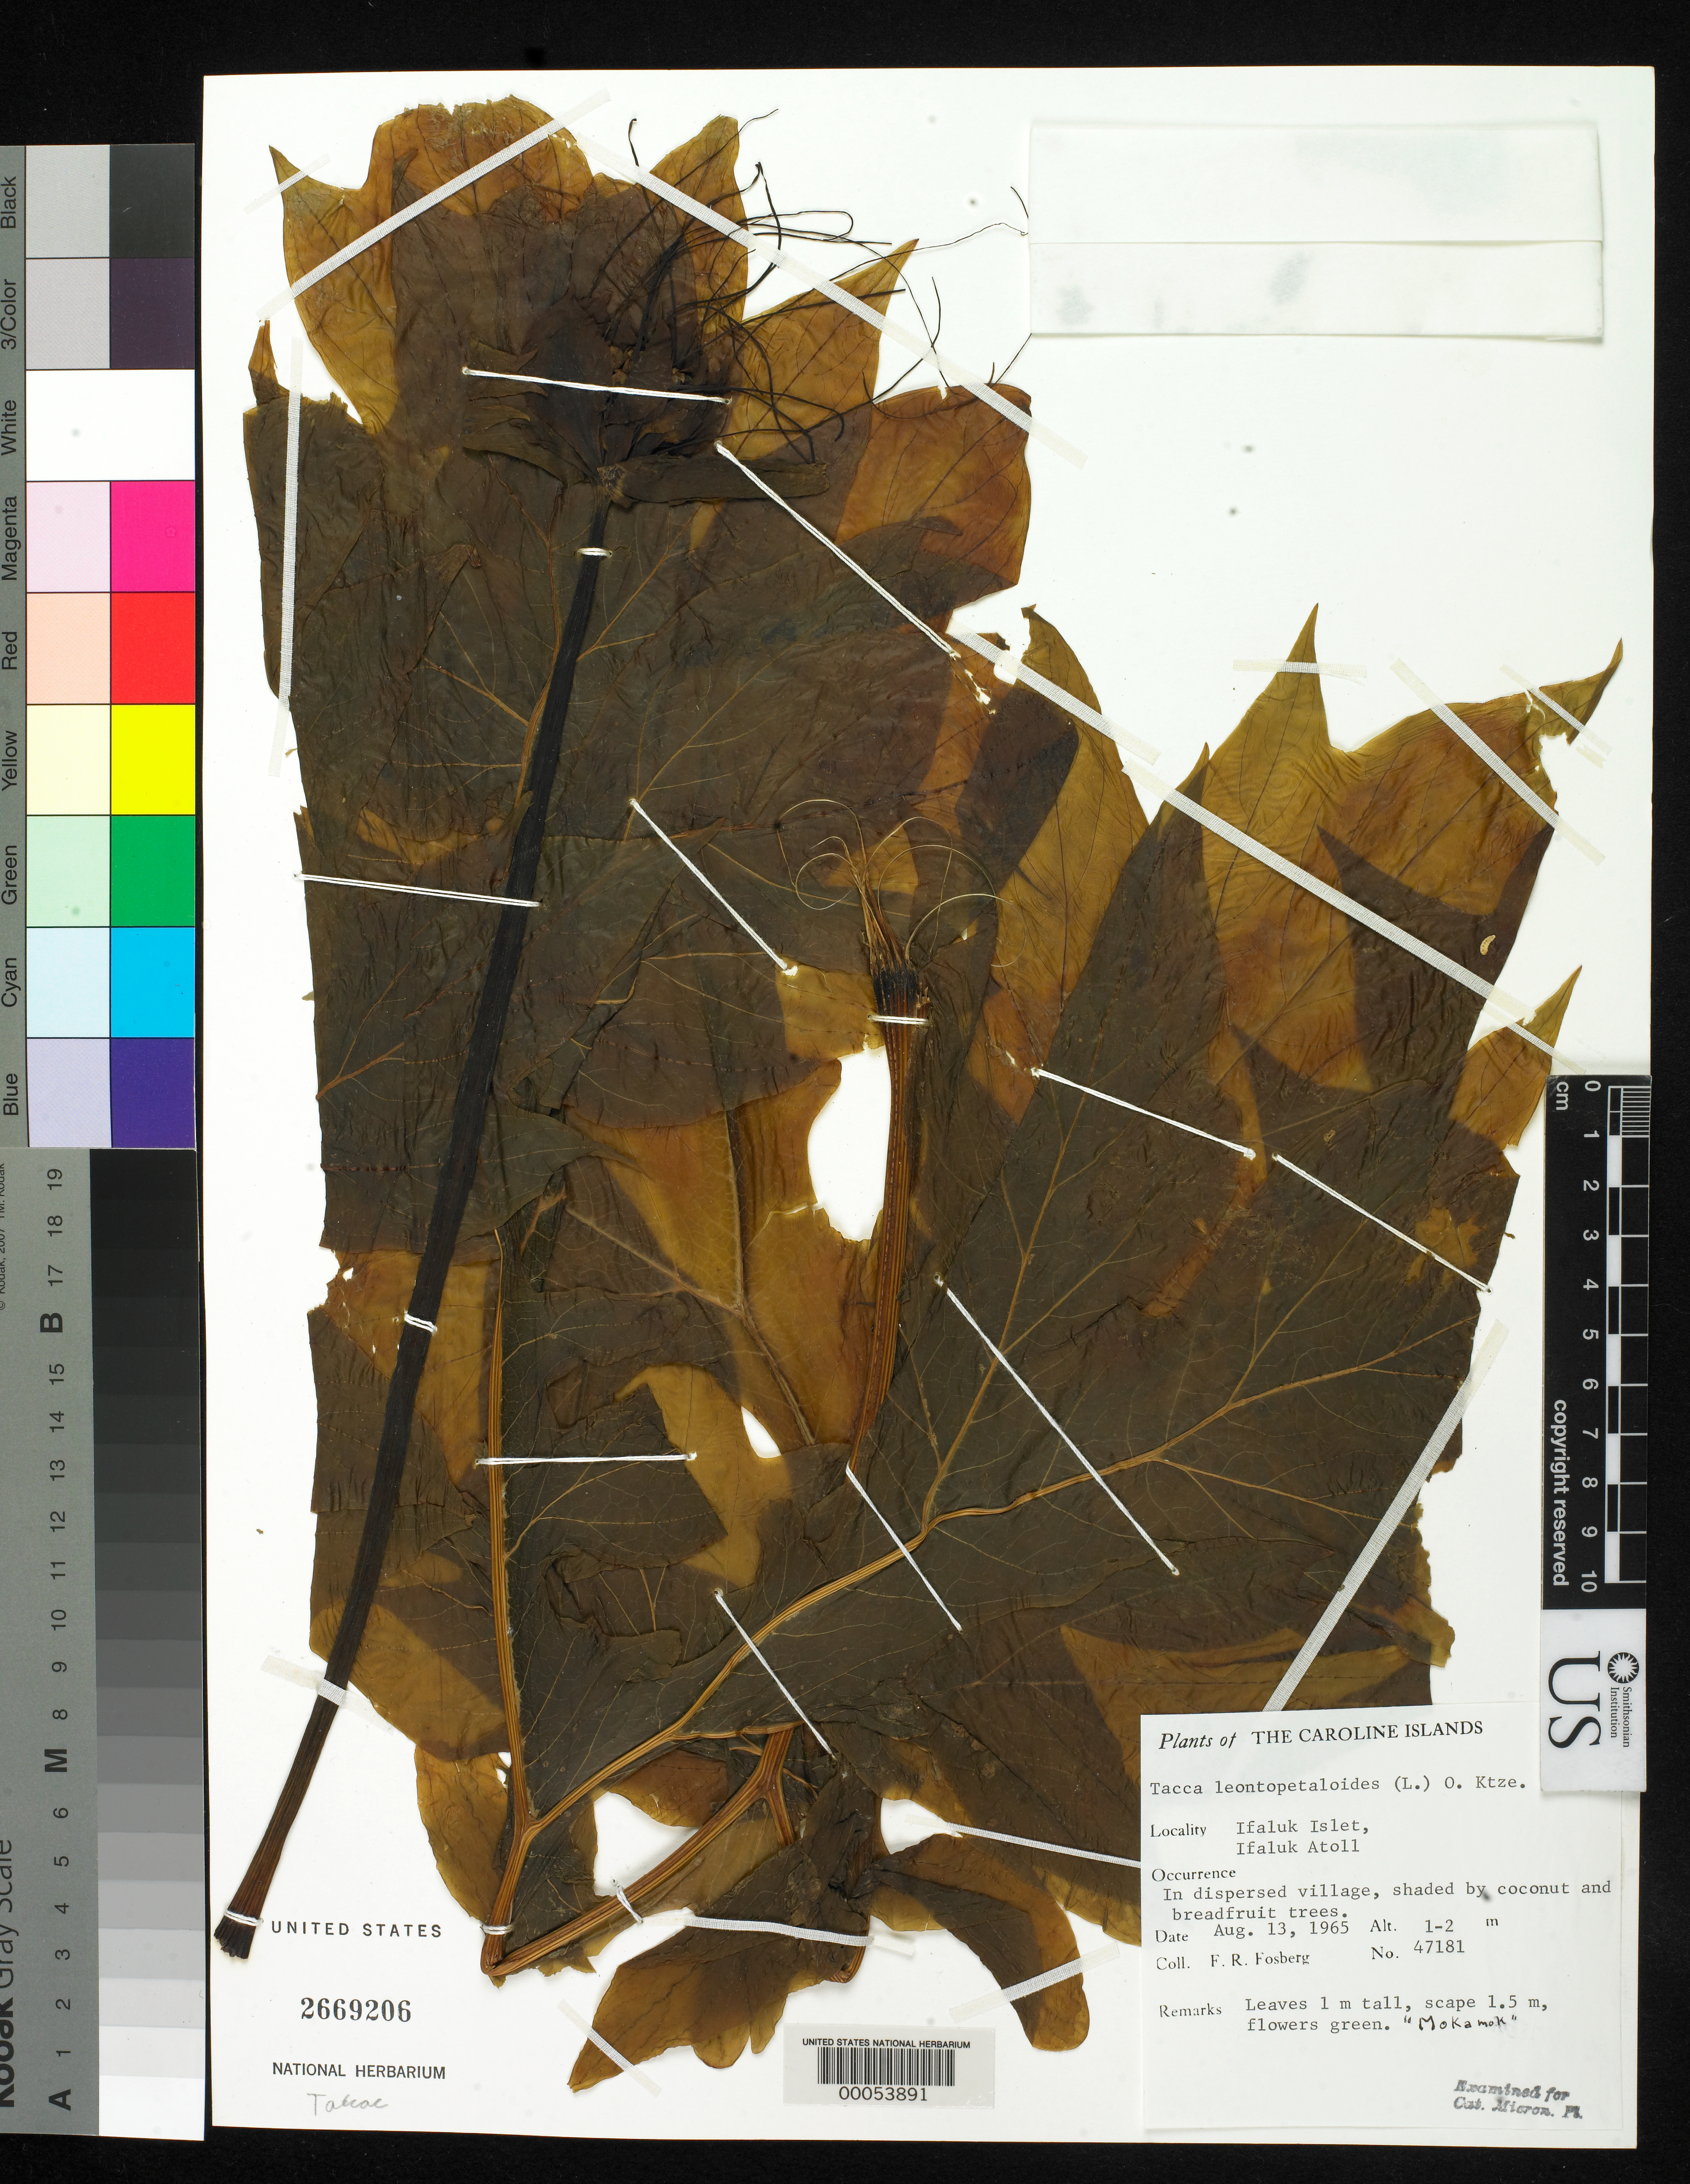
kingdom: Plantae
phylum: Tracheophyta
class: Liliopsida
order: Dioscoreales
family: Dioscoreaceae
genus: Tacca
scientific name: Tacca leontopetaloides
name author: (L.) Kuntze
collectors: F. R. Fosberg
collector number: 47181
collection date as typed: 13 Aug 1965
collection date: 1965-08-13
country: Micronesia, Federated States of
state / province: Yap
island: Ifalik (Ifaluk) Atoll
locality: Ifaluk (Ifalik) Atoll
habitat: in dispersed village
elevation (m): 1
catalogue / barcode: US 2669206